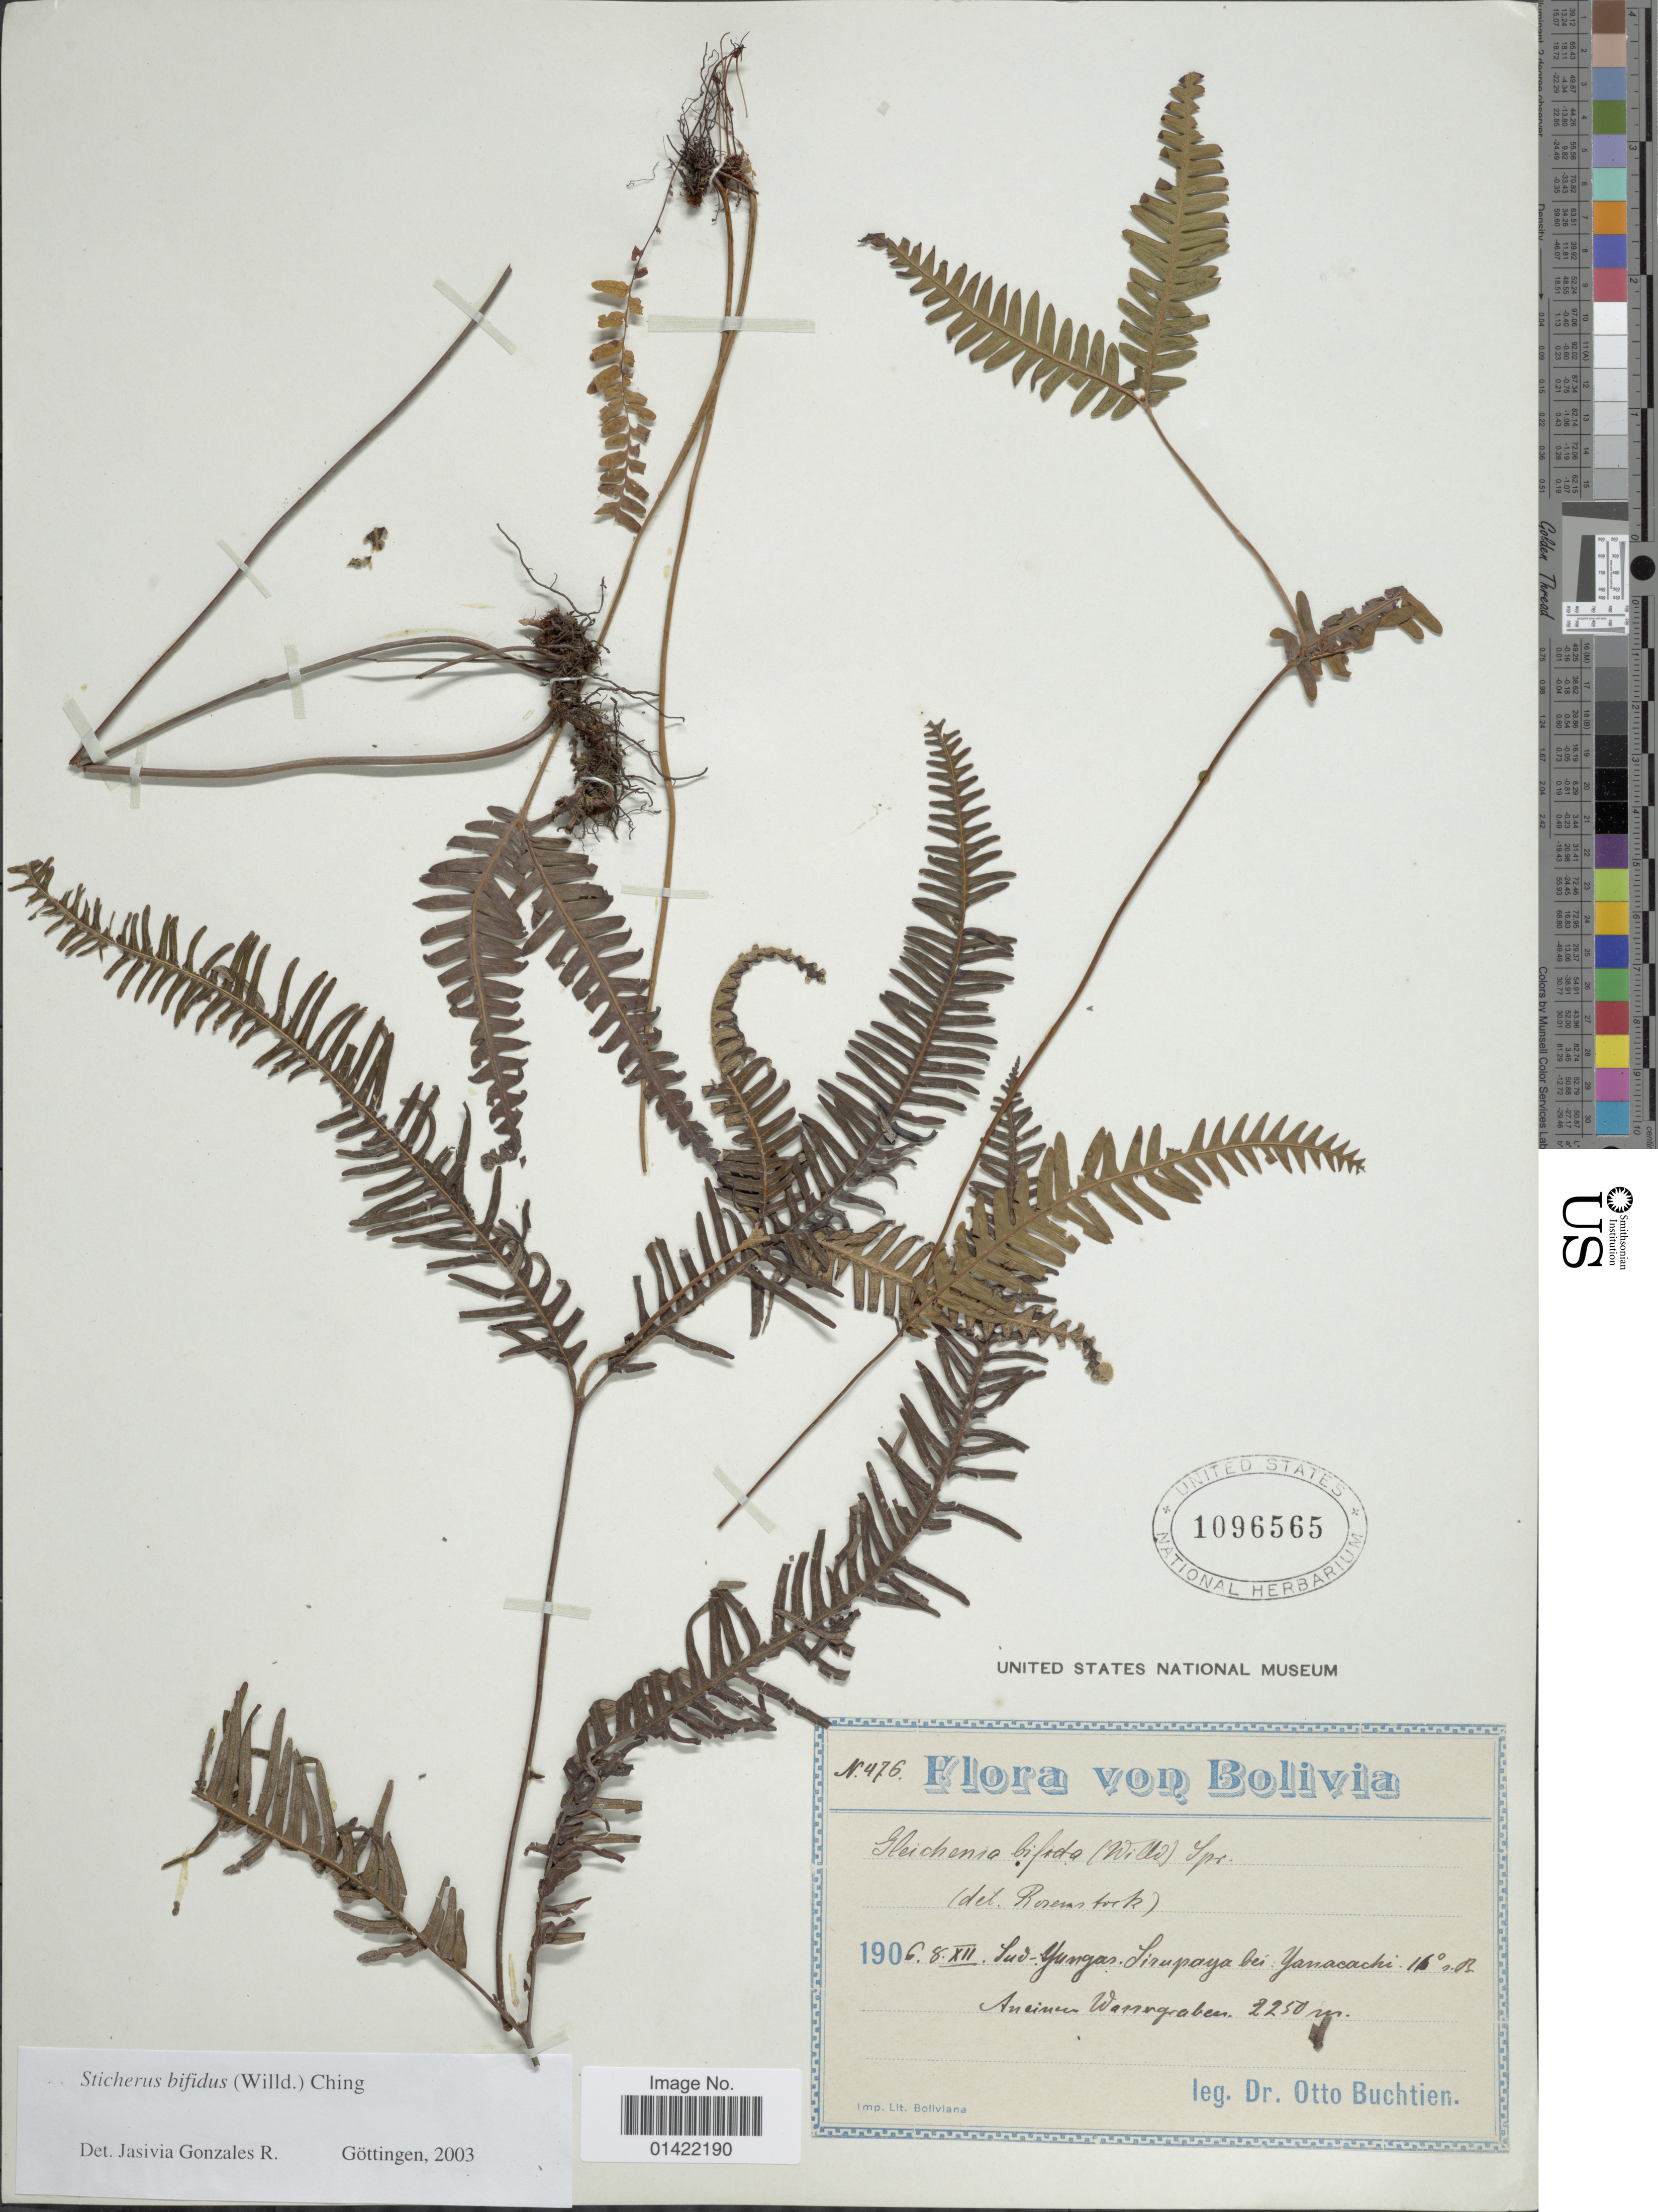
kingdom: Plantae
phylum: Tracheophyta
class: Polypodiopsida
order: Gleicheniales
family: Gleicheniaceae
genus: Sticherus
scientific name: Sticherus bifidus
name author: (Willd.) Ching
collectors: O. Buchtien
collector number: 476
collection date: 1906-12-08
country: Bolivia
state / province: La Paz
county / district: Sud Yungas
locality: Sirupaya bei: Yanacachi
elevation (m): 2250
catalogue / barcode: US 1096565